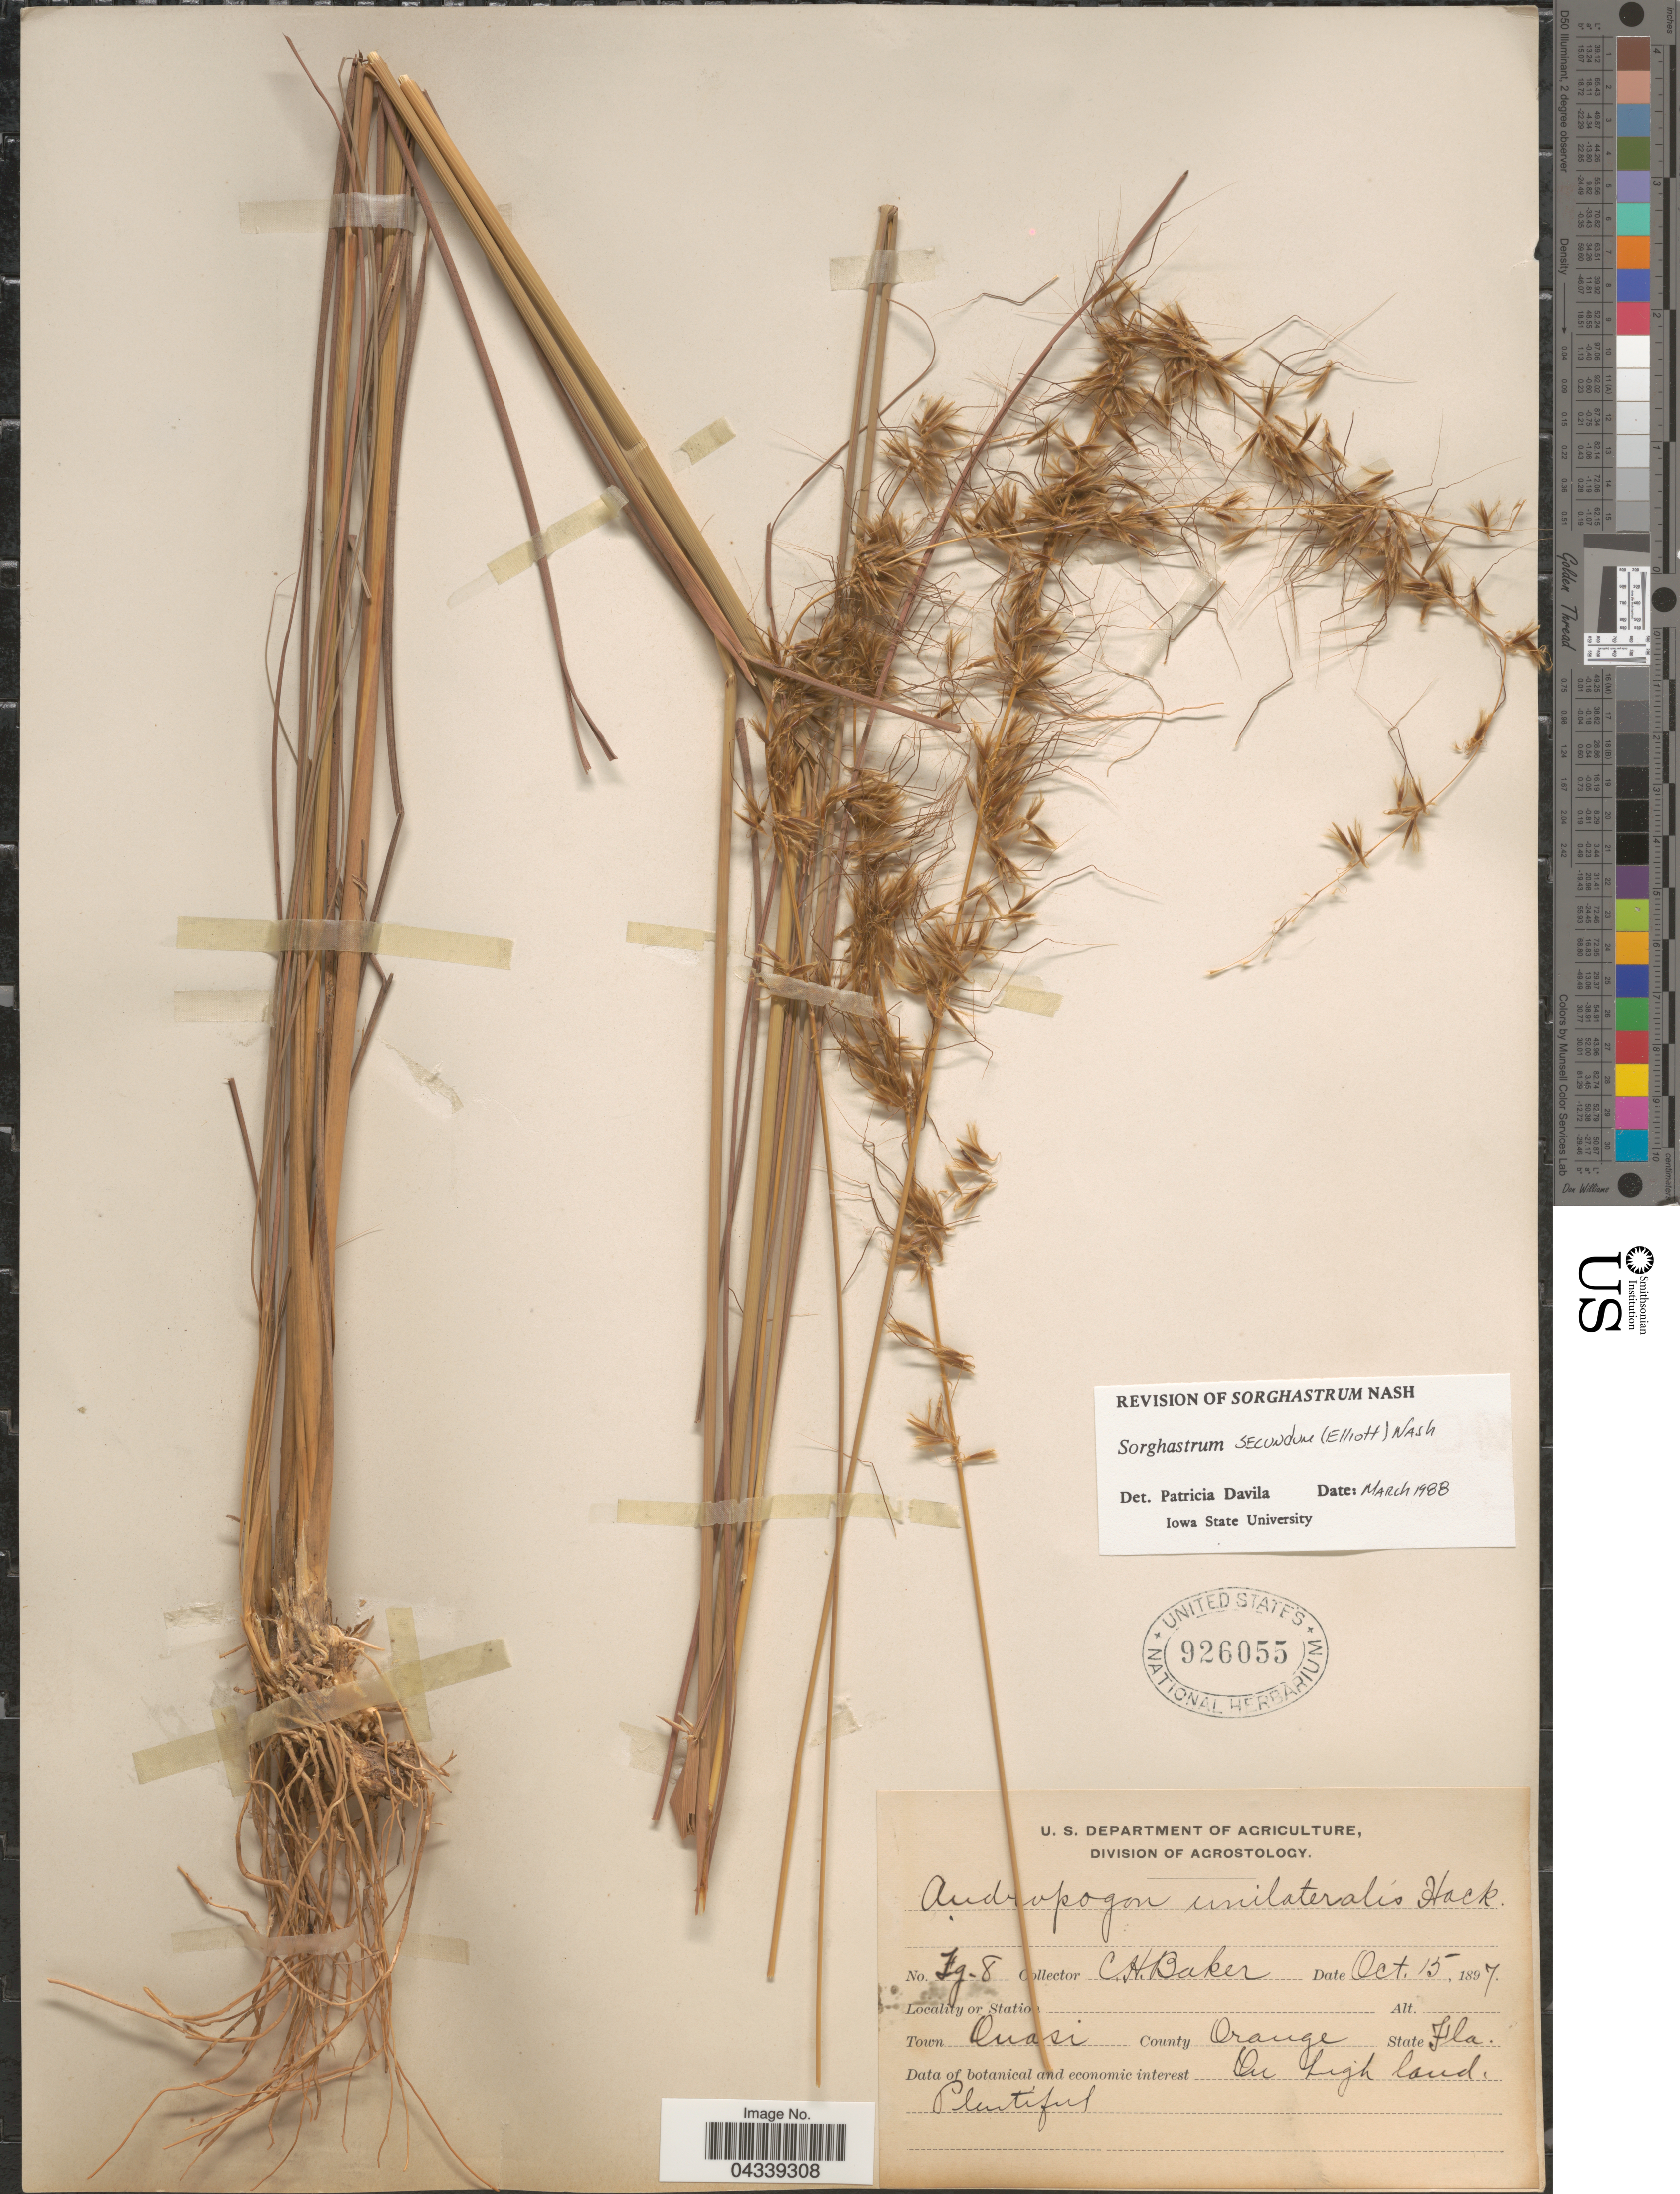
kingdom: Plantae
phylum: Tracheophyta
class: Liliopsida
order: Poales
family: Poaceae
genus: Sorghastrum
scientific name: Sorghastrum secundum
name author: (Elliott) Nash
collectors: C. H. Baker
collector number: Fg-8*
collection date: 1897-10-15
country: United States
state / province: Florida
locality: Town Quasi. County Orange.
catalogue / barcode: US 926055